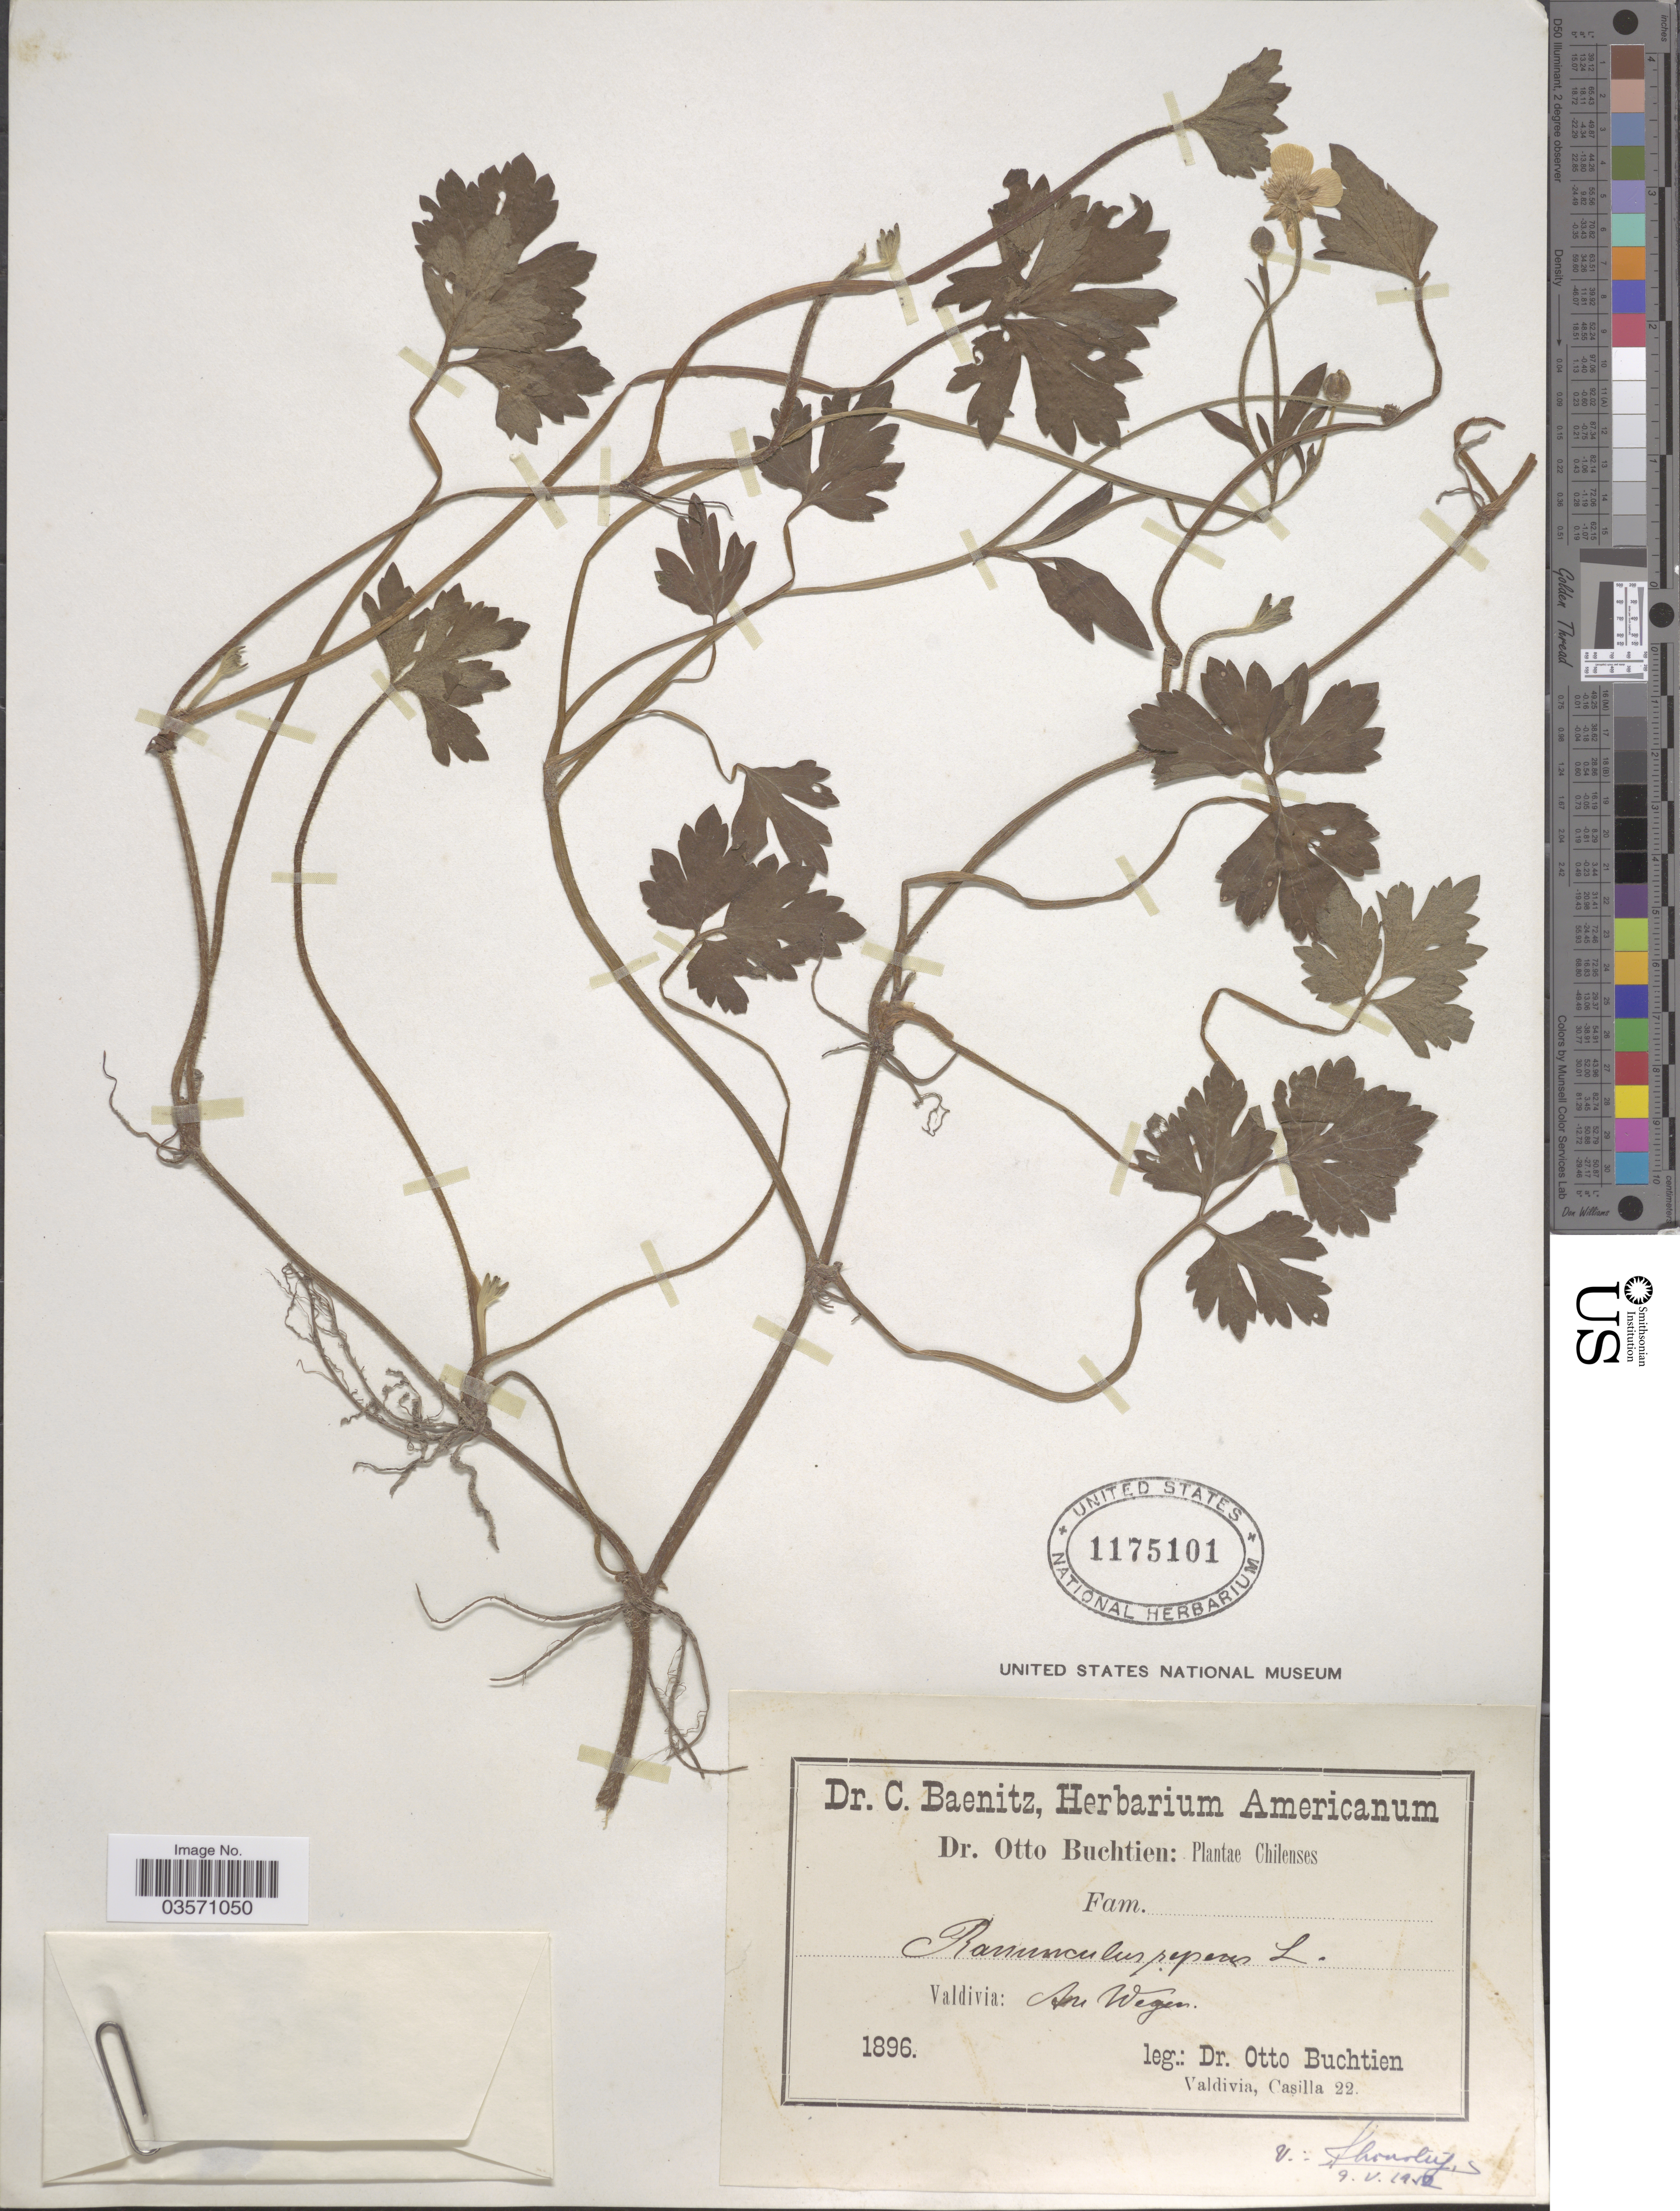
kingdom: Plantae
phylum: Tracheophyta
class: Magnoliopsida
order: Ranunculales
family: Ranunculaceae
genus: Ranunculus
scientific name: Ranunculus repens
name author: L.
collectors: O. Buchtien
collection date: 1896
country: Chile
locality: Valdivia: An Wegen.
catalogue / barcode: US 1175101